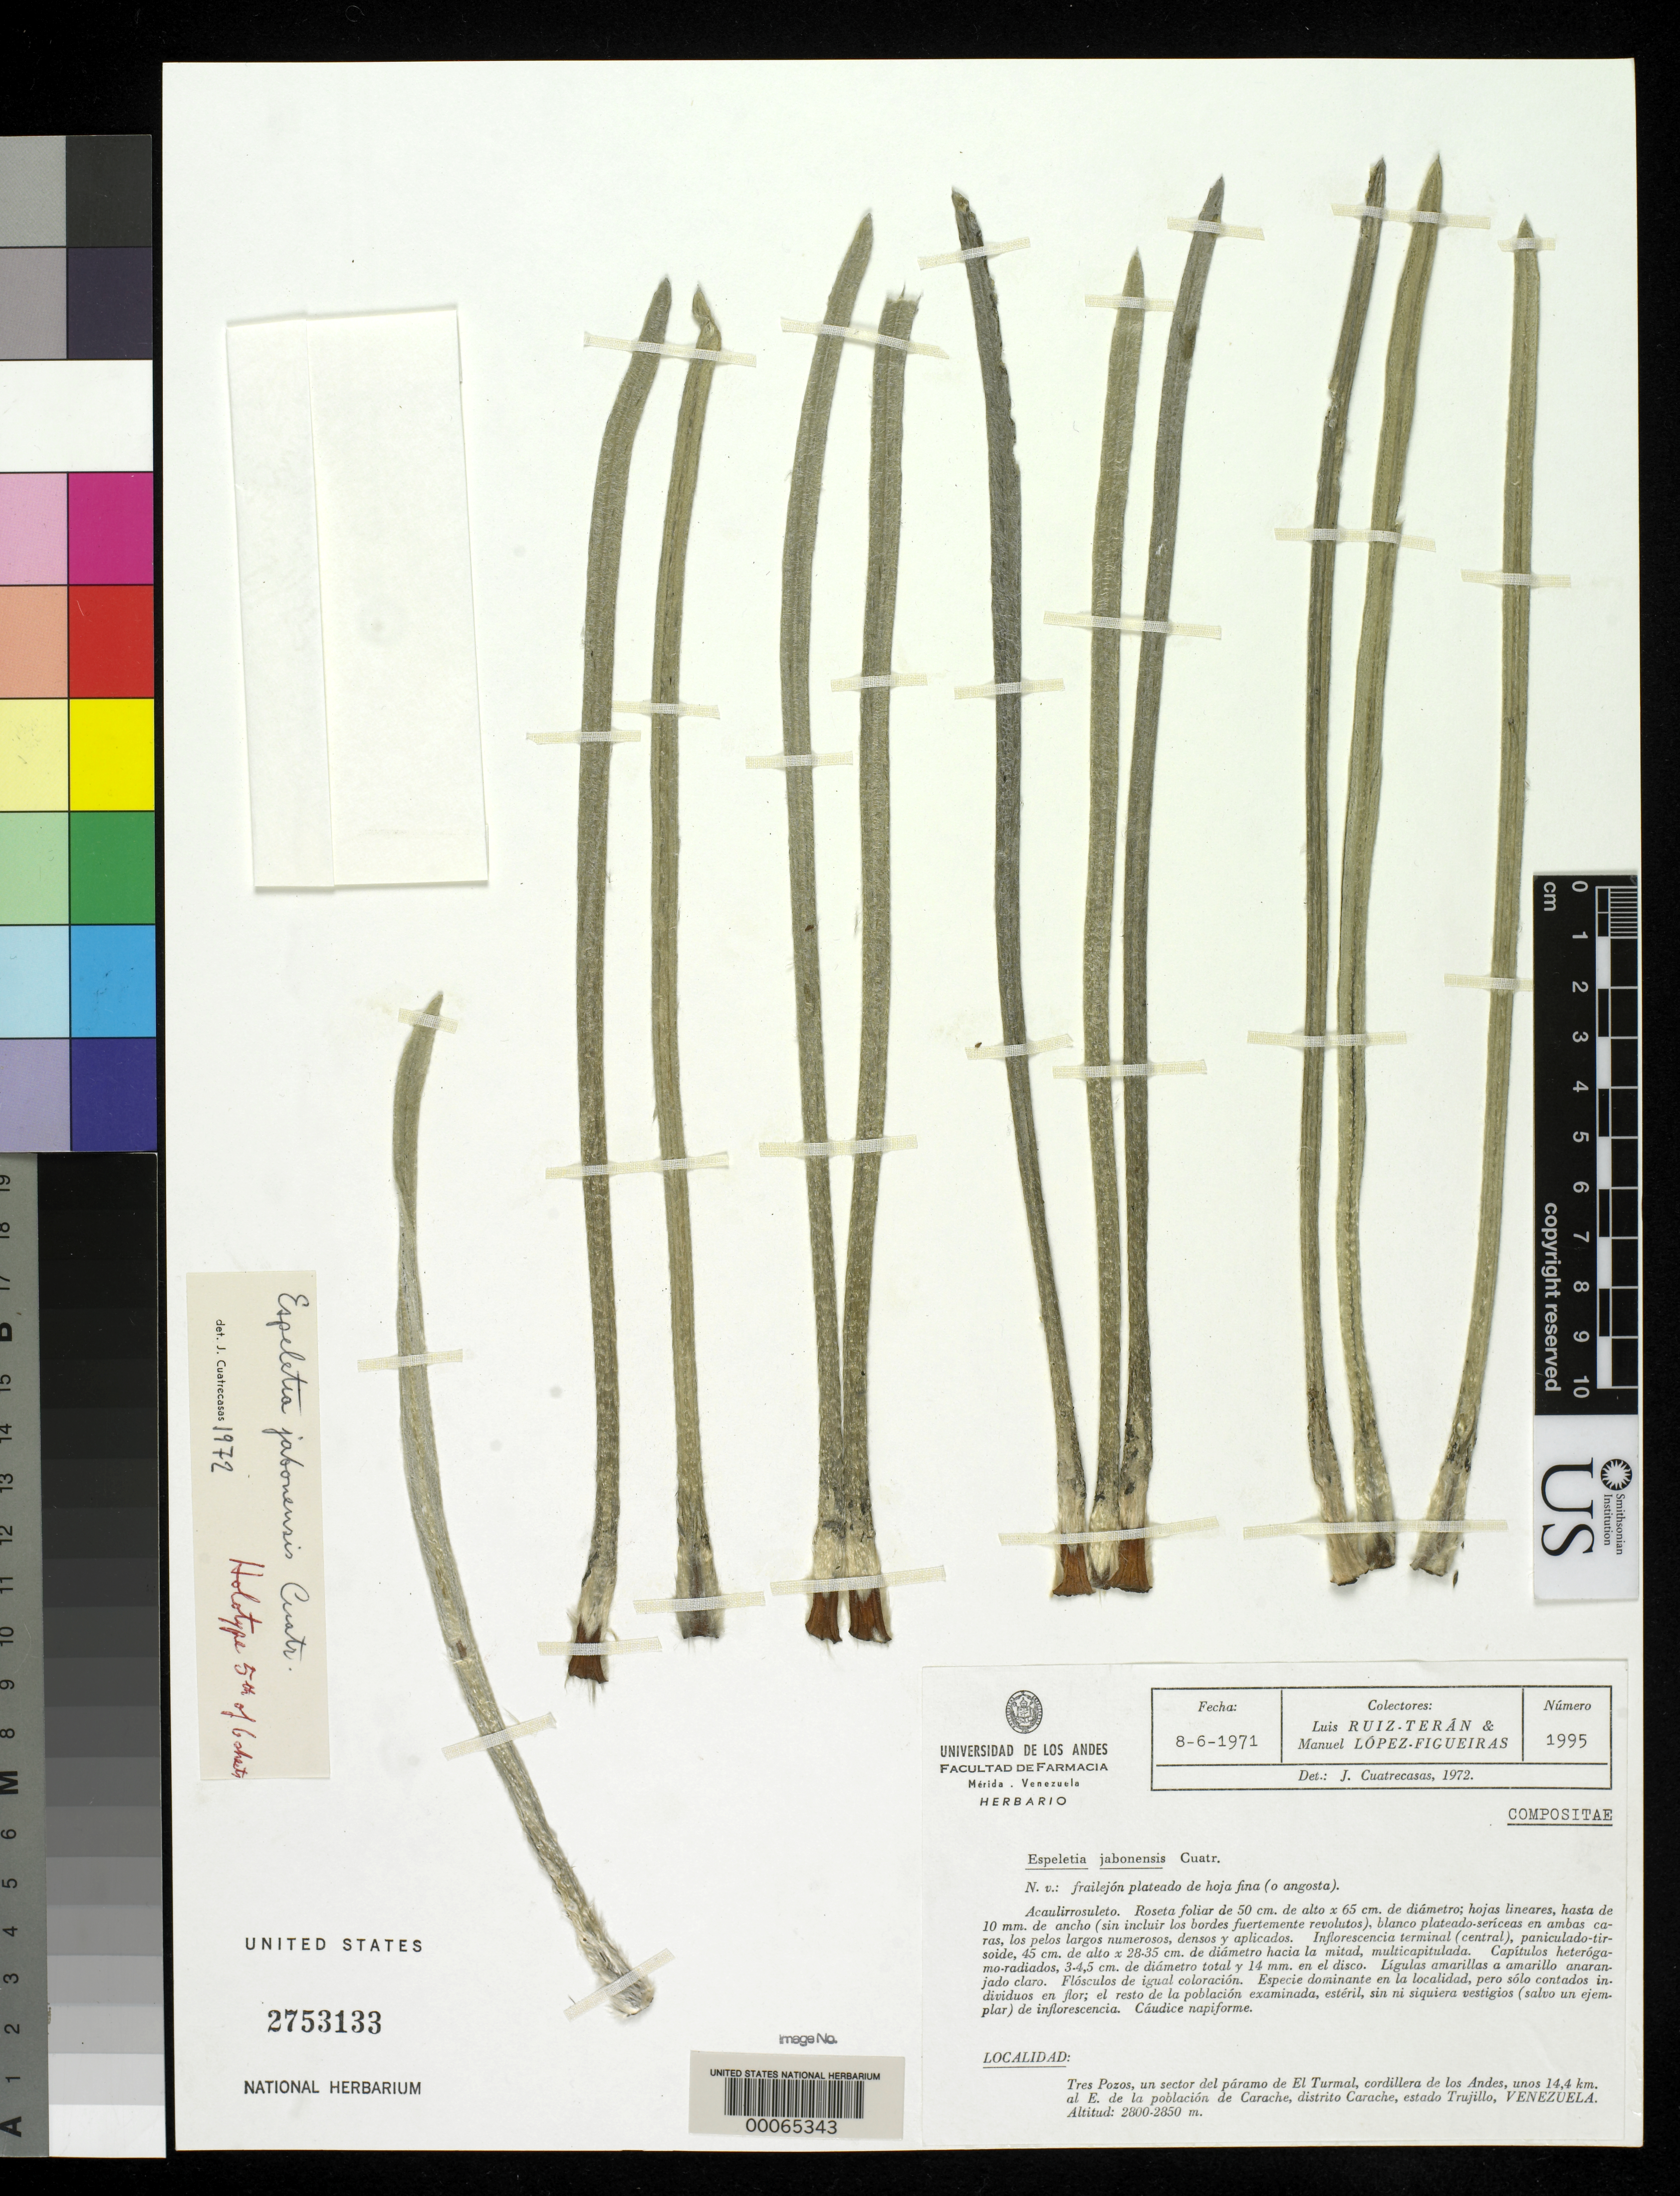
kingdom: Plantae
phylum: Tracheophyta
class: Magnoliopsida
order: Asterales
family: Asteraceae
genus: Espeletia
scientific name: Espeletia jabonensis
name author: Cuatrec.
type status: Holotype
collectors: L. E. Ruíz-Terán & M. López Figueiras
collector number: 1995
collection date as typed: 08 Jun 1971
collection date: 1971-06-08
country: Venezuela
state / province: Trujillo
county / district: Carache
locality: Tres Pozos, Páramo del Turmal, Cordillera de Los Andes, 14.4 km E de la poblacion de Carache. [Tres Pozos, Páramo del Turmal, Cordillera de Los Andes, 14.4 km E of the village of Carache.]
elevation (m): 2800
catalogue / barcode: US 2753133